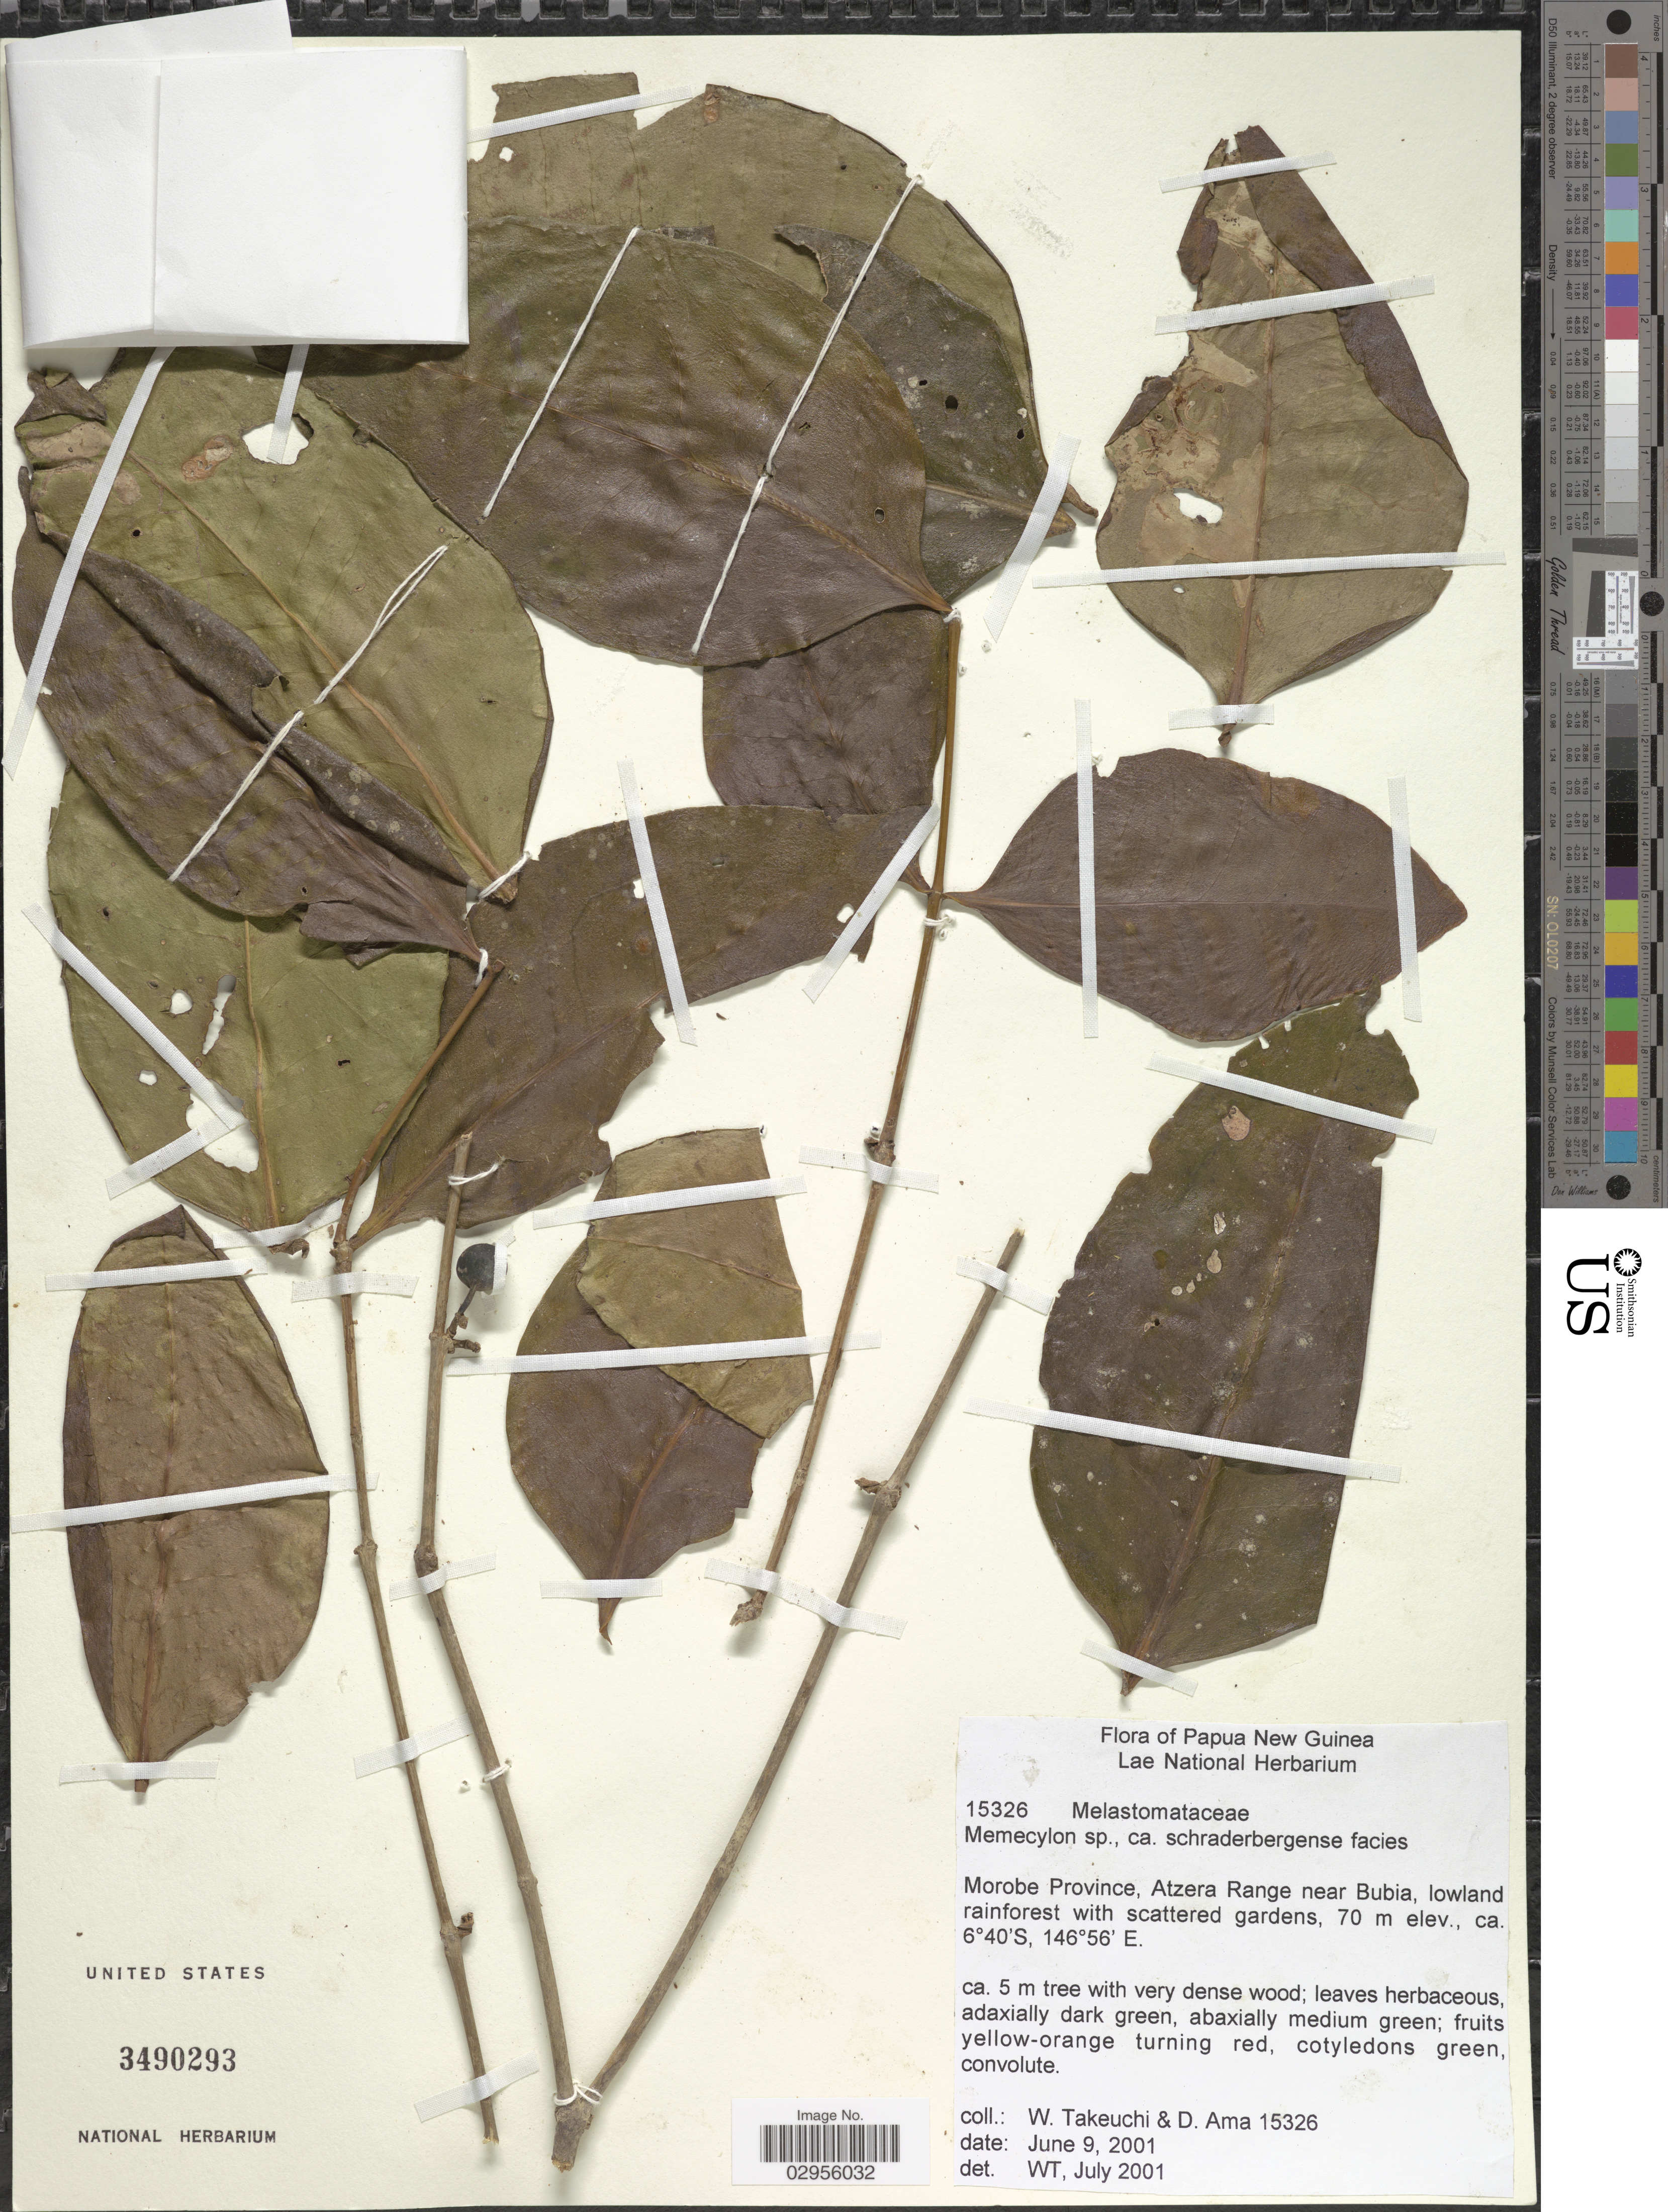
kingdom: Plantae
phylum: Tracheophyta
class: Magnoliopsida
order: Myrtales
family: Melastomataceae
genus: Memecylon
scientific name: Memecylon schraderbergense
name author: Mansf.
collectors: W. Takeuchi & D. Ama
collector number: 15326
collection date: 2001-06-09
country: Papua New Guinea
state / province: Morobe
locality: Atzera Range near Bubia.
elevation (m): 70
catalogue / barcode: US 3490293